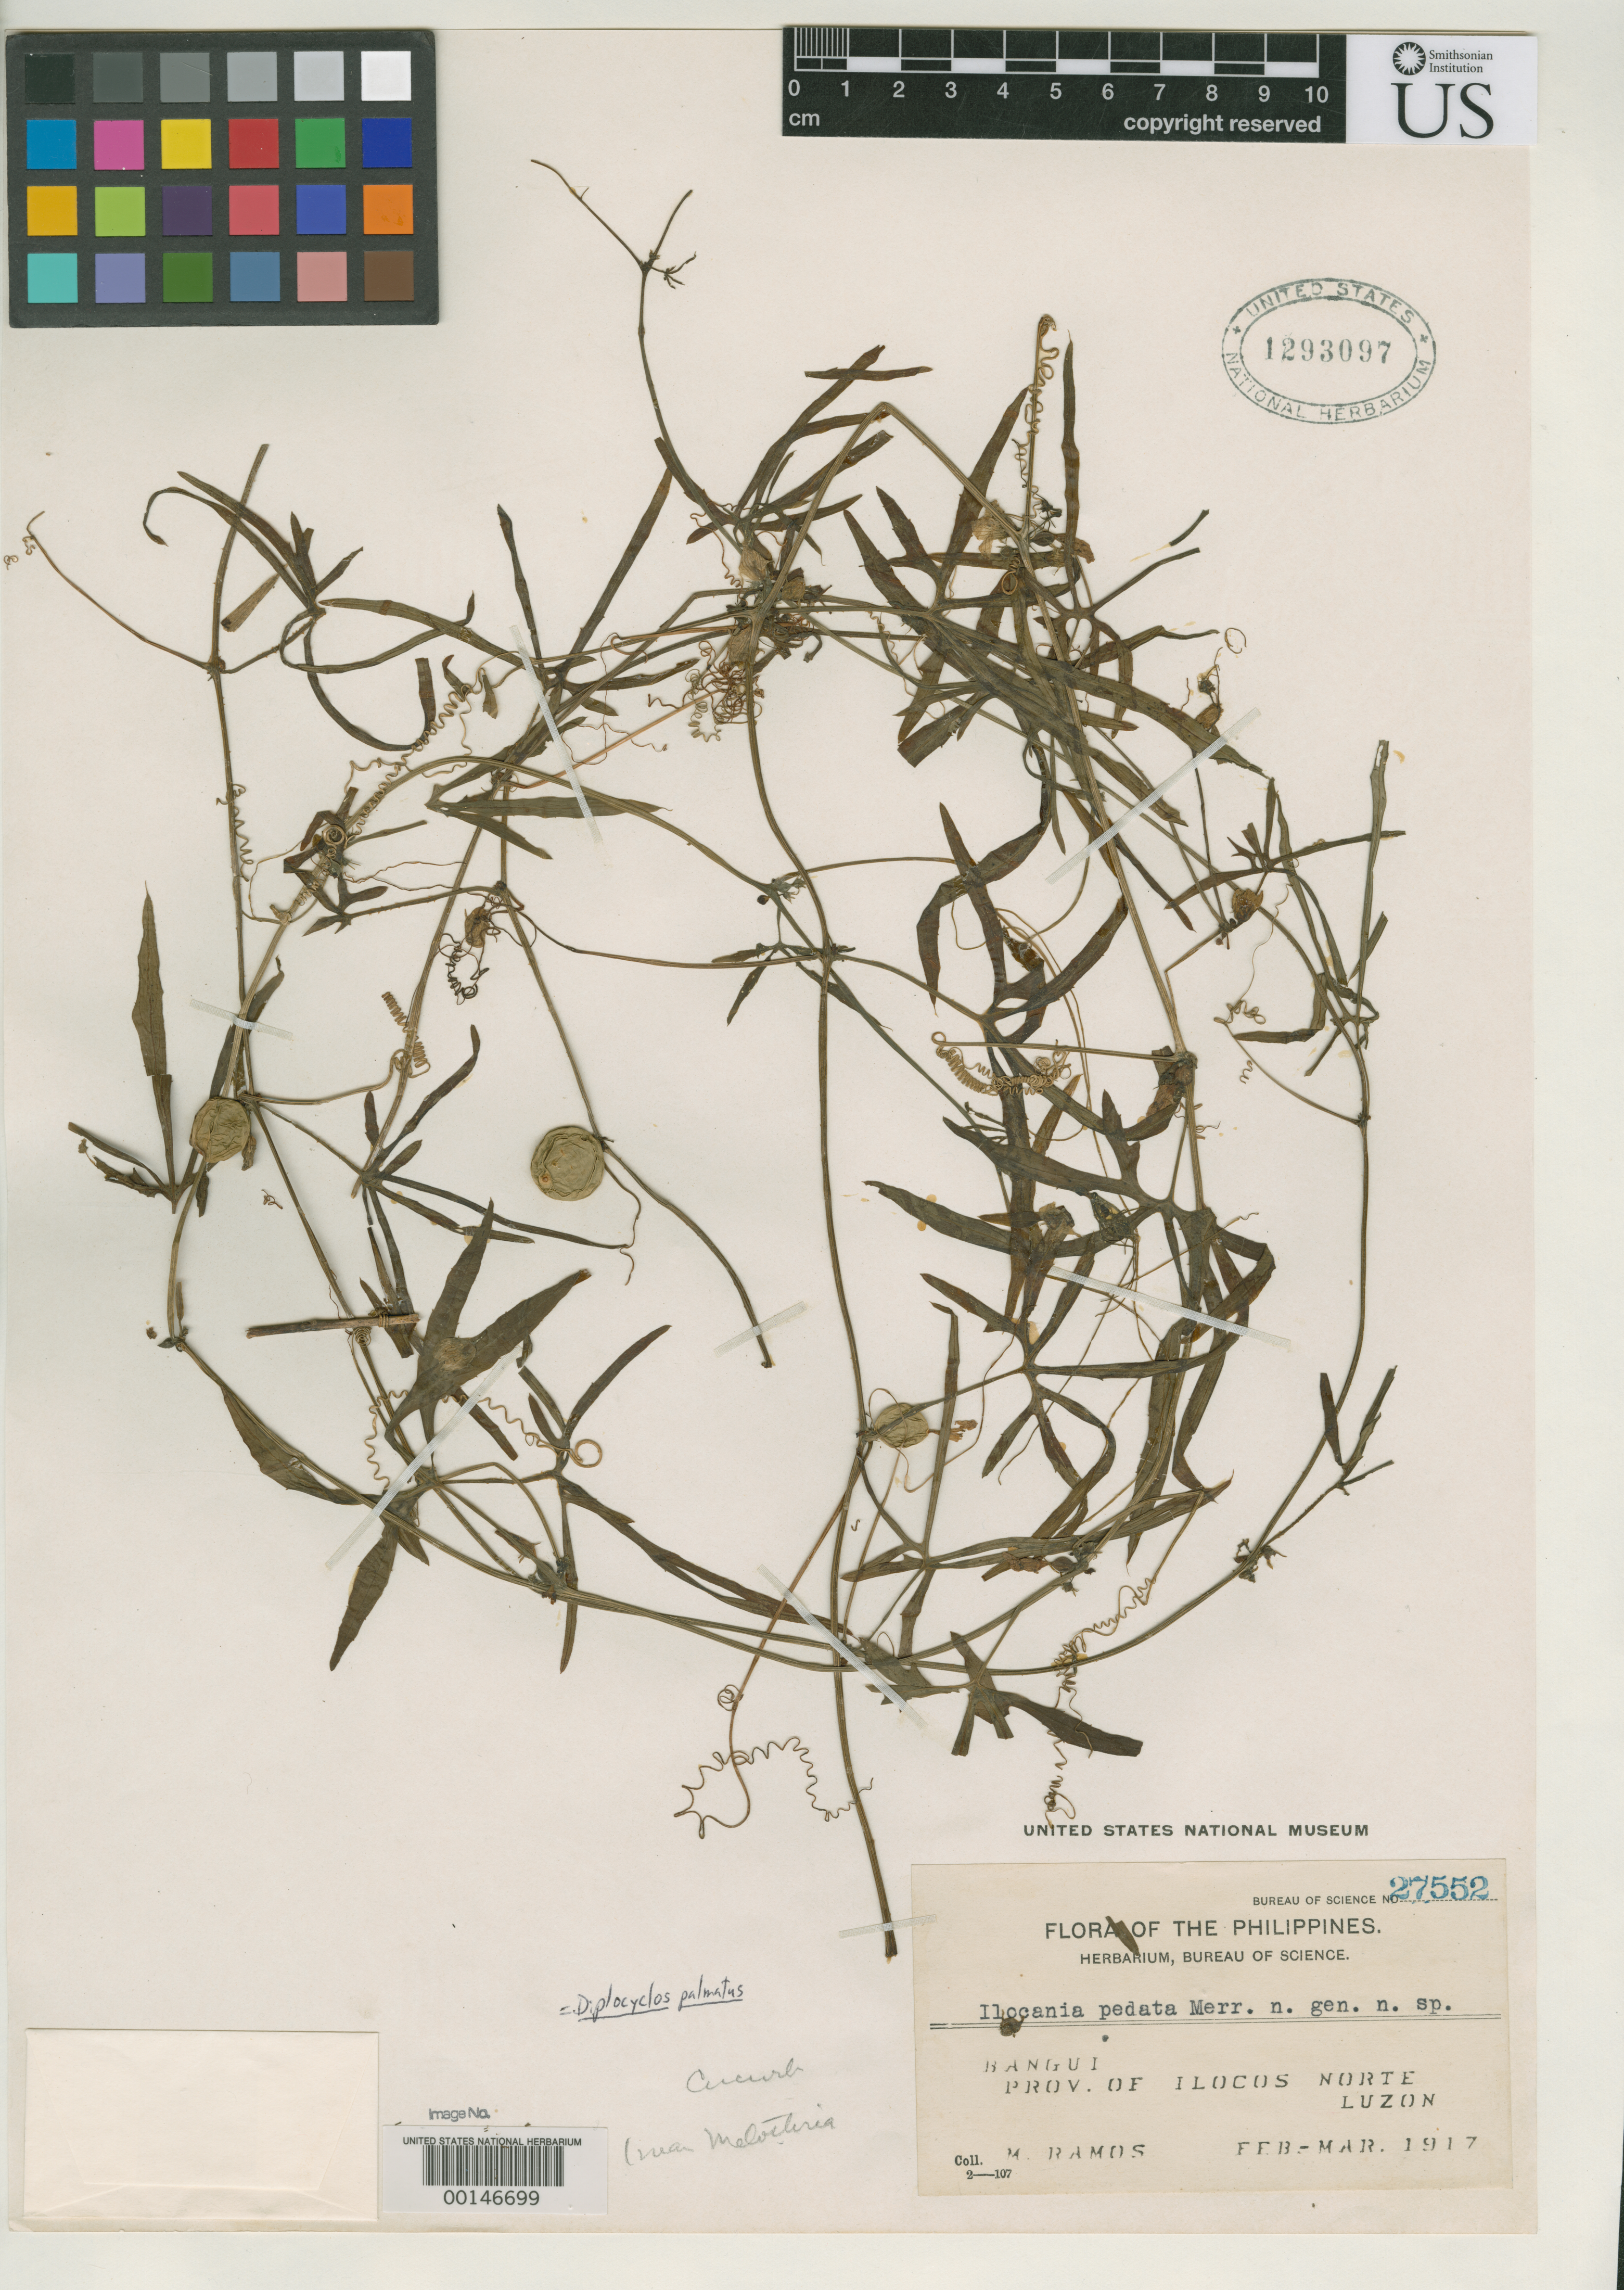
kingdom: Plantae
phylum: Tracheophyta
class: Magnoliopsida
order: Cucurbitales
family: Cucurbitaceae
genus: Ilocania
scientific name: Ilocania pedata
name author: Merr.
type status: Isosyntype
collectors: M. Ramos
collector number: Bur. Sci. 27552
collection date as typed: Feb 1917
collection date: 1917-02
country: Philippines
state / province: Ilocos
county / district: Ilocos Norte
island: Luzon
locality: Bangui.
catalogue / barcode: US 1293097